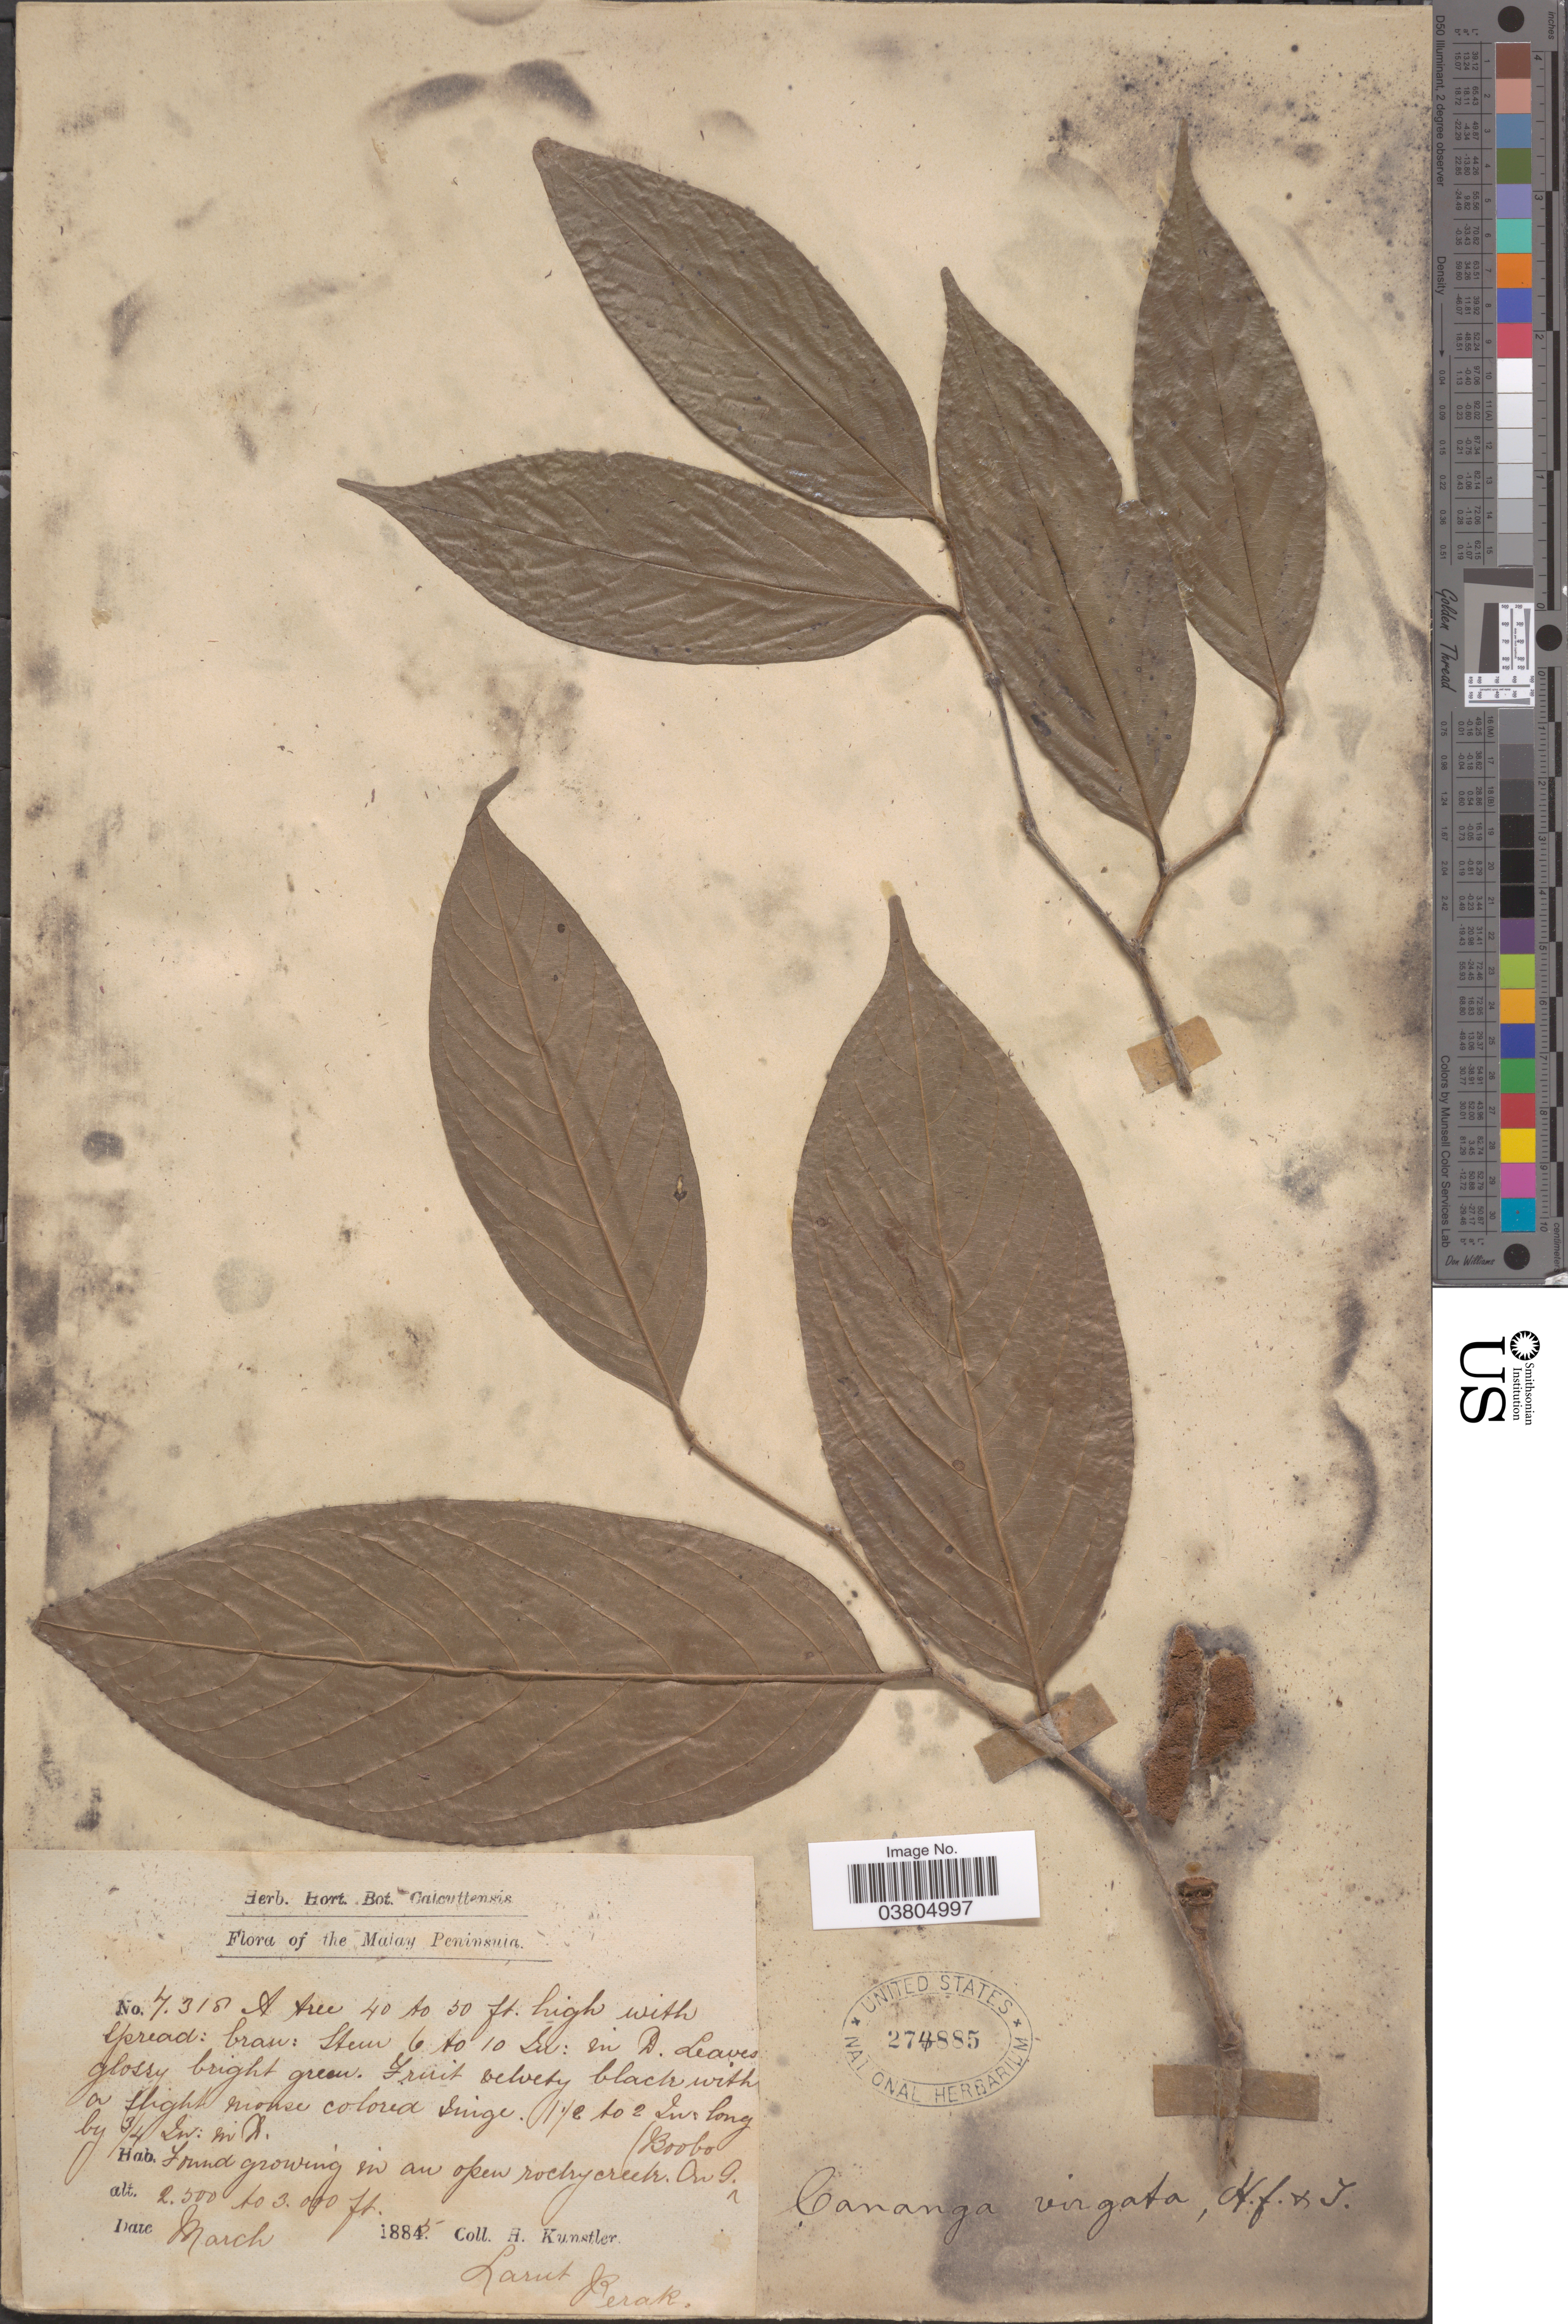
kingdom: Plantae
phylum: Tracheophyta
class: Magnoliopsida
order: Magnoliales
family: Annonaceae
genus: Meiogyne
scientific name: Meiogyne virgata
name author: (Blume) Miq.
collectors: H. Kunstler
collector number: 7318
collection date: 1885-03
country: Malaysia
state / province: Perak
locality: Malay Peninsula. In an open rocky creek. On 9. Larut.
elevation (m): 762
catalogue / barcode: US 274885